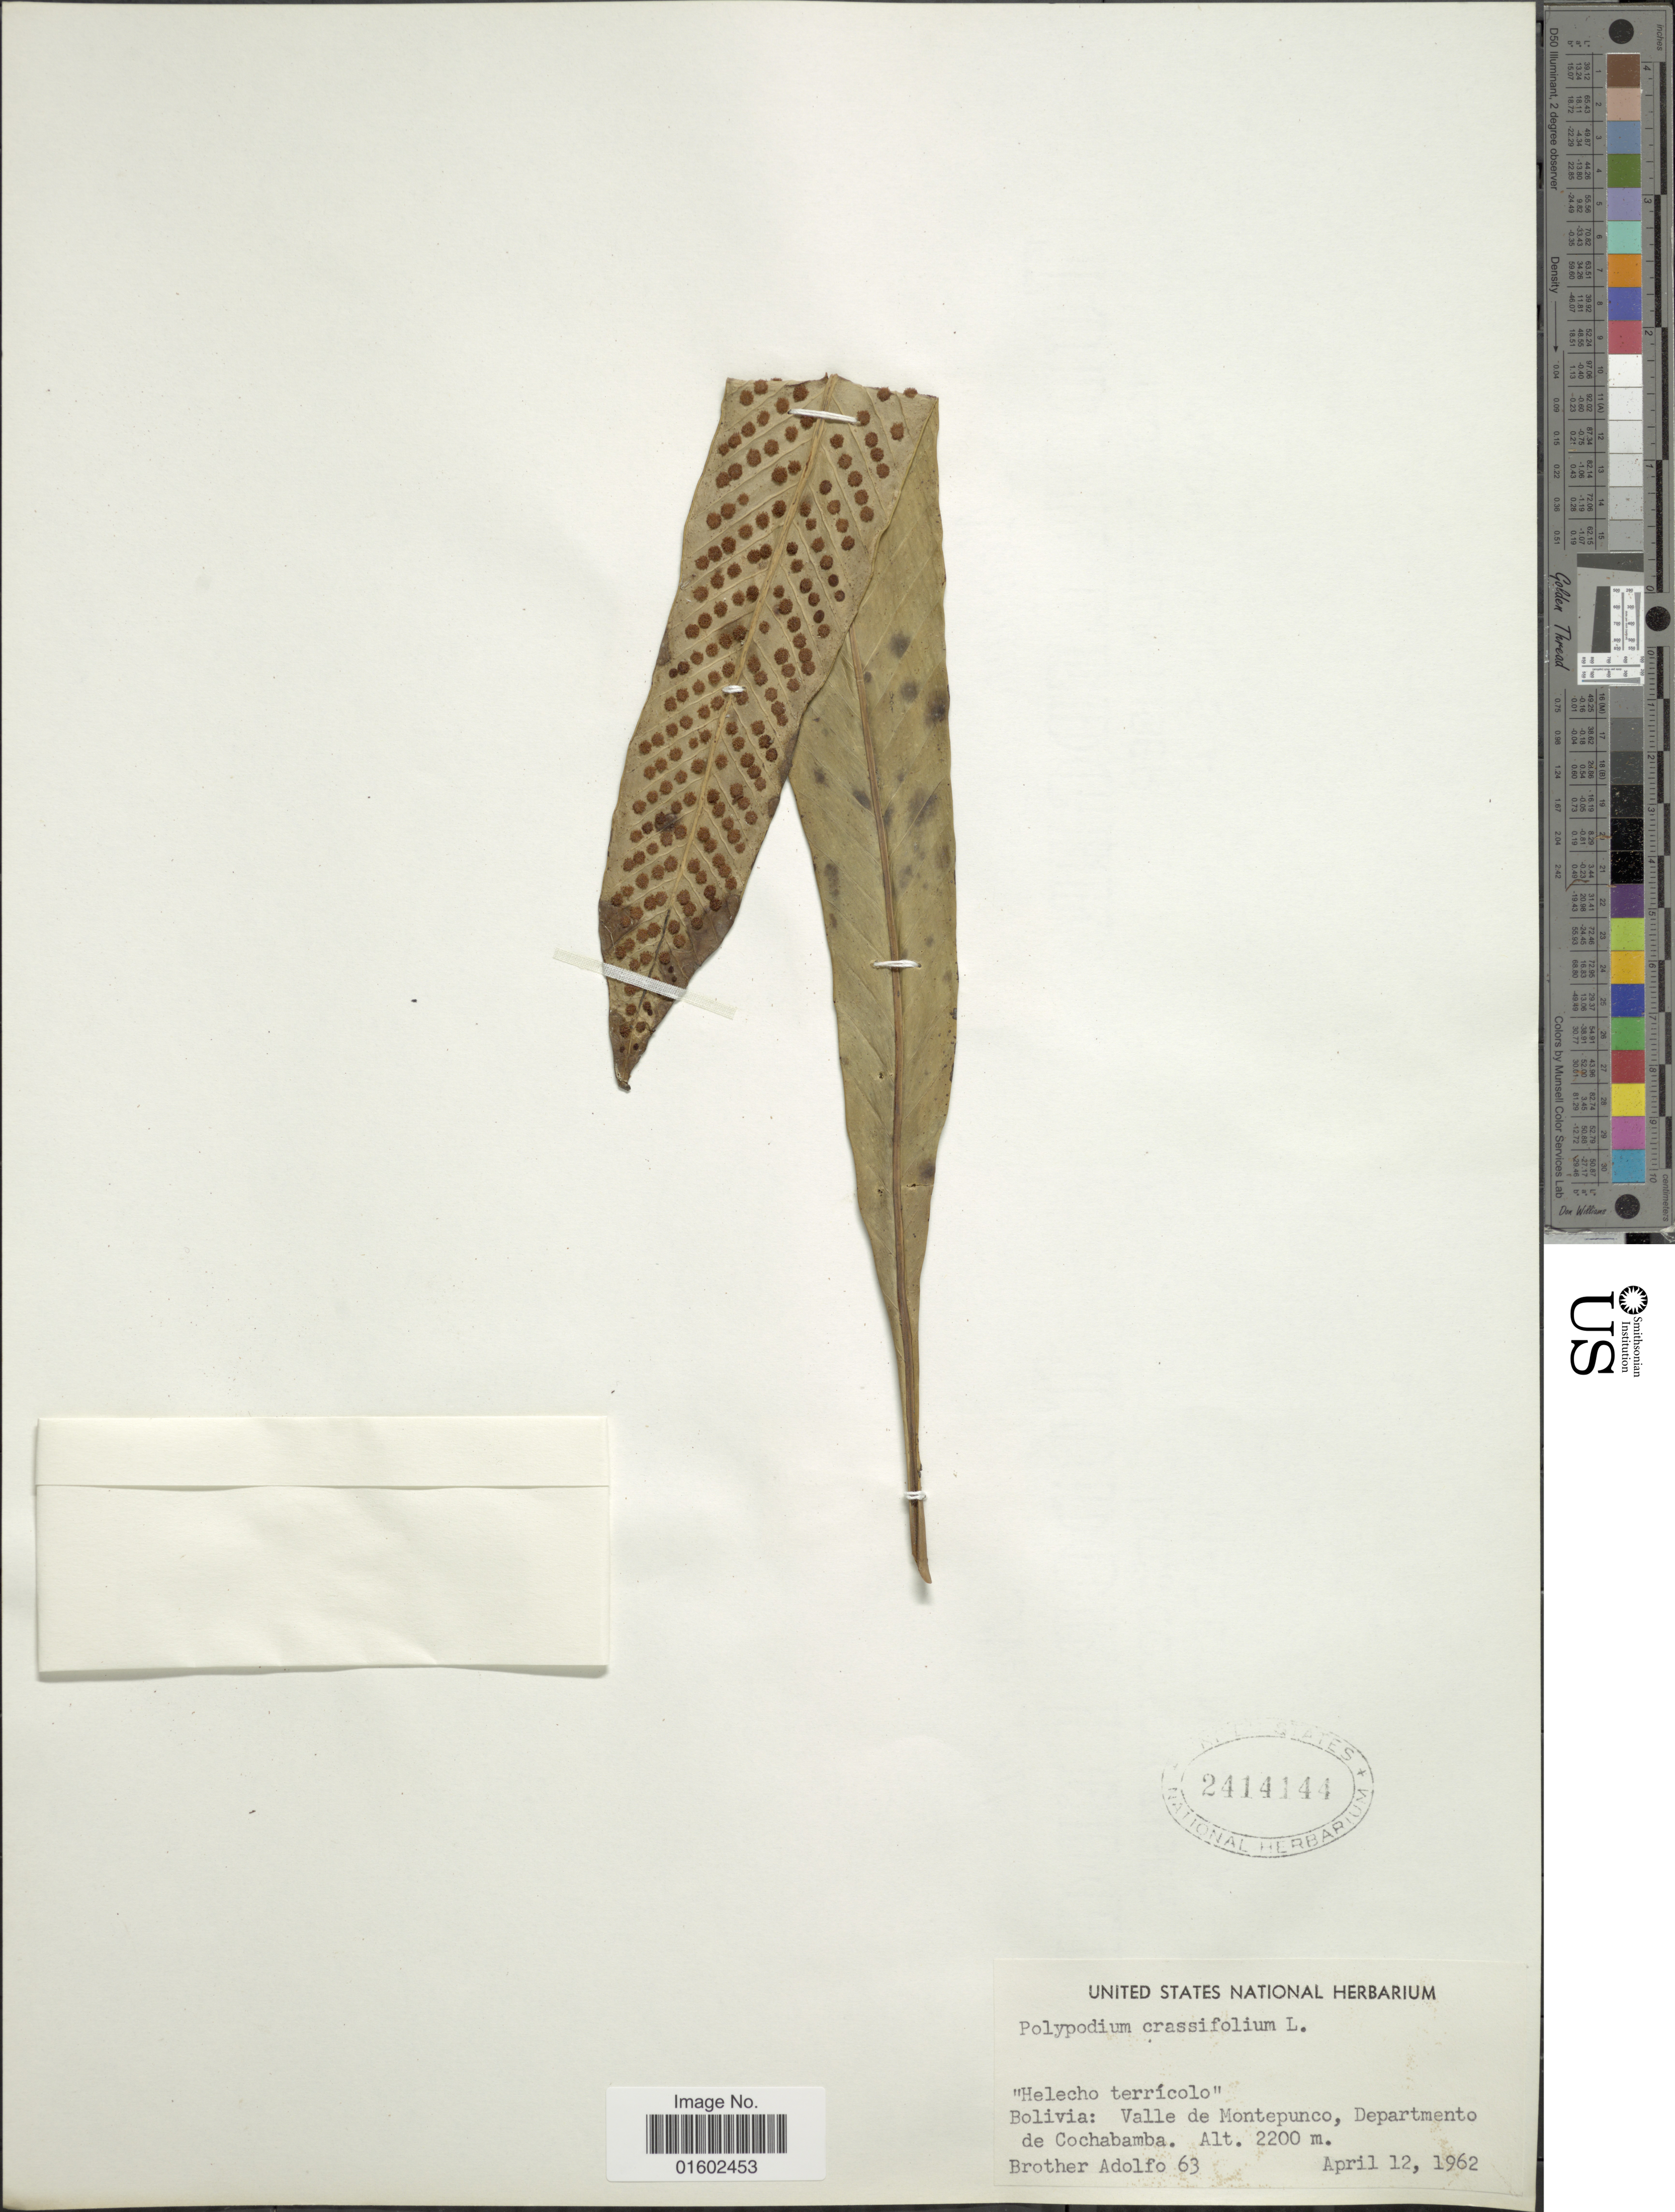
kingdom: Plantae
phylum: Tracheophyta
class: Polypodiopsida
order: Polypodiales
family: Polypodiaceae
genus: Niphidium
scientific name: Niphidium crassifolium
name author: (L.) Lellinger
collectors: Bro. Adolfo M.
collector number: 63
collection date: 1962-04-12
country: Bolivia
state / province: Cochabamba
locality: Vallde de Montepunco, Departemento de Cochabamba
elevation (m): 2200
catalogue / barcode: US 2414144